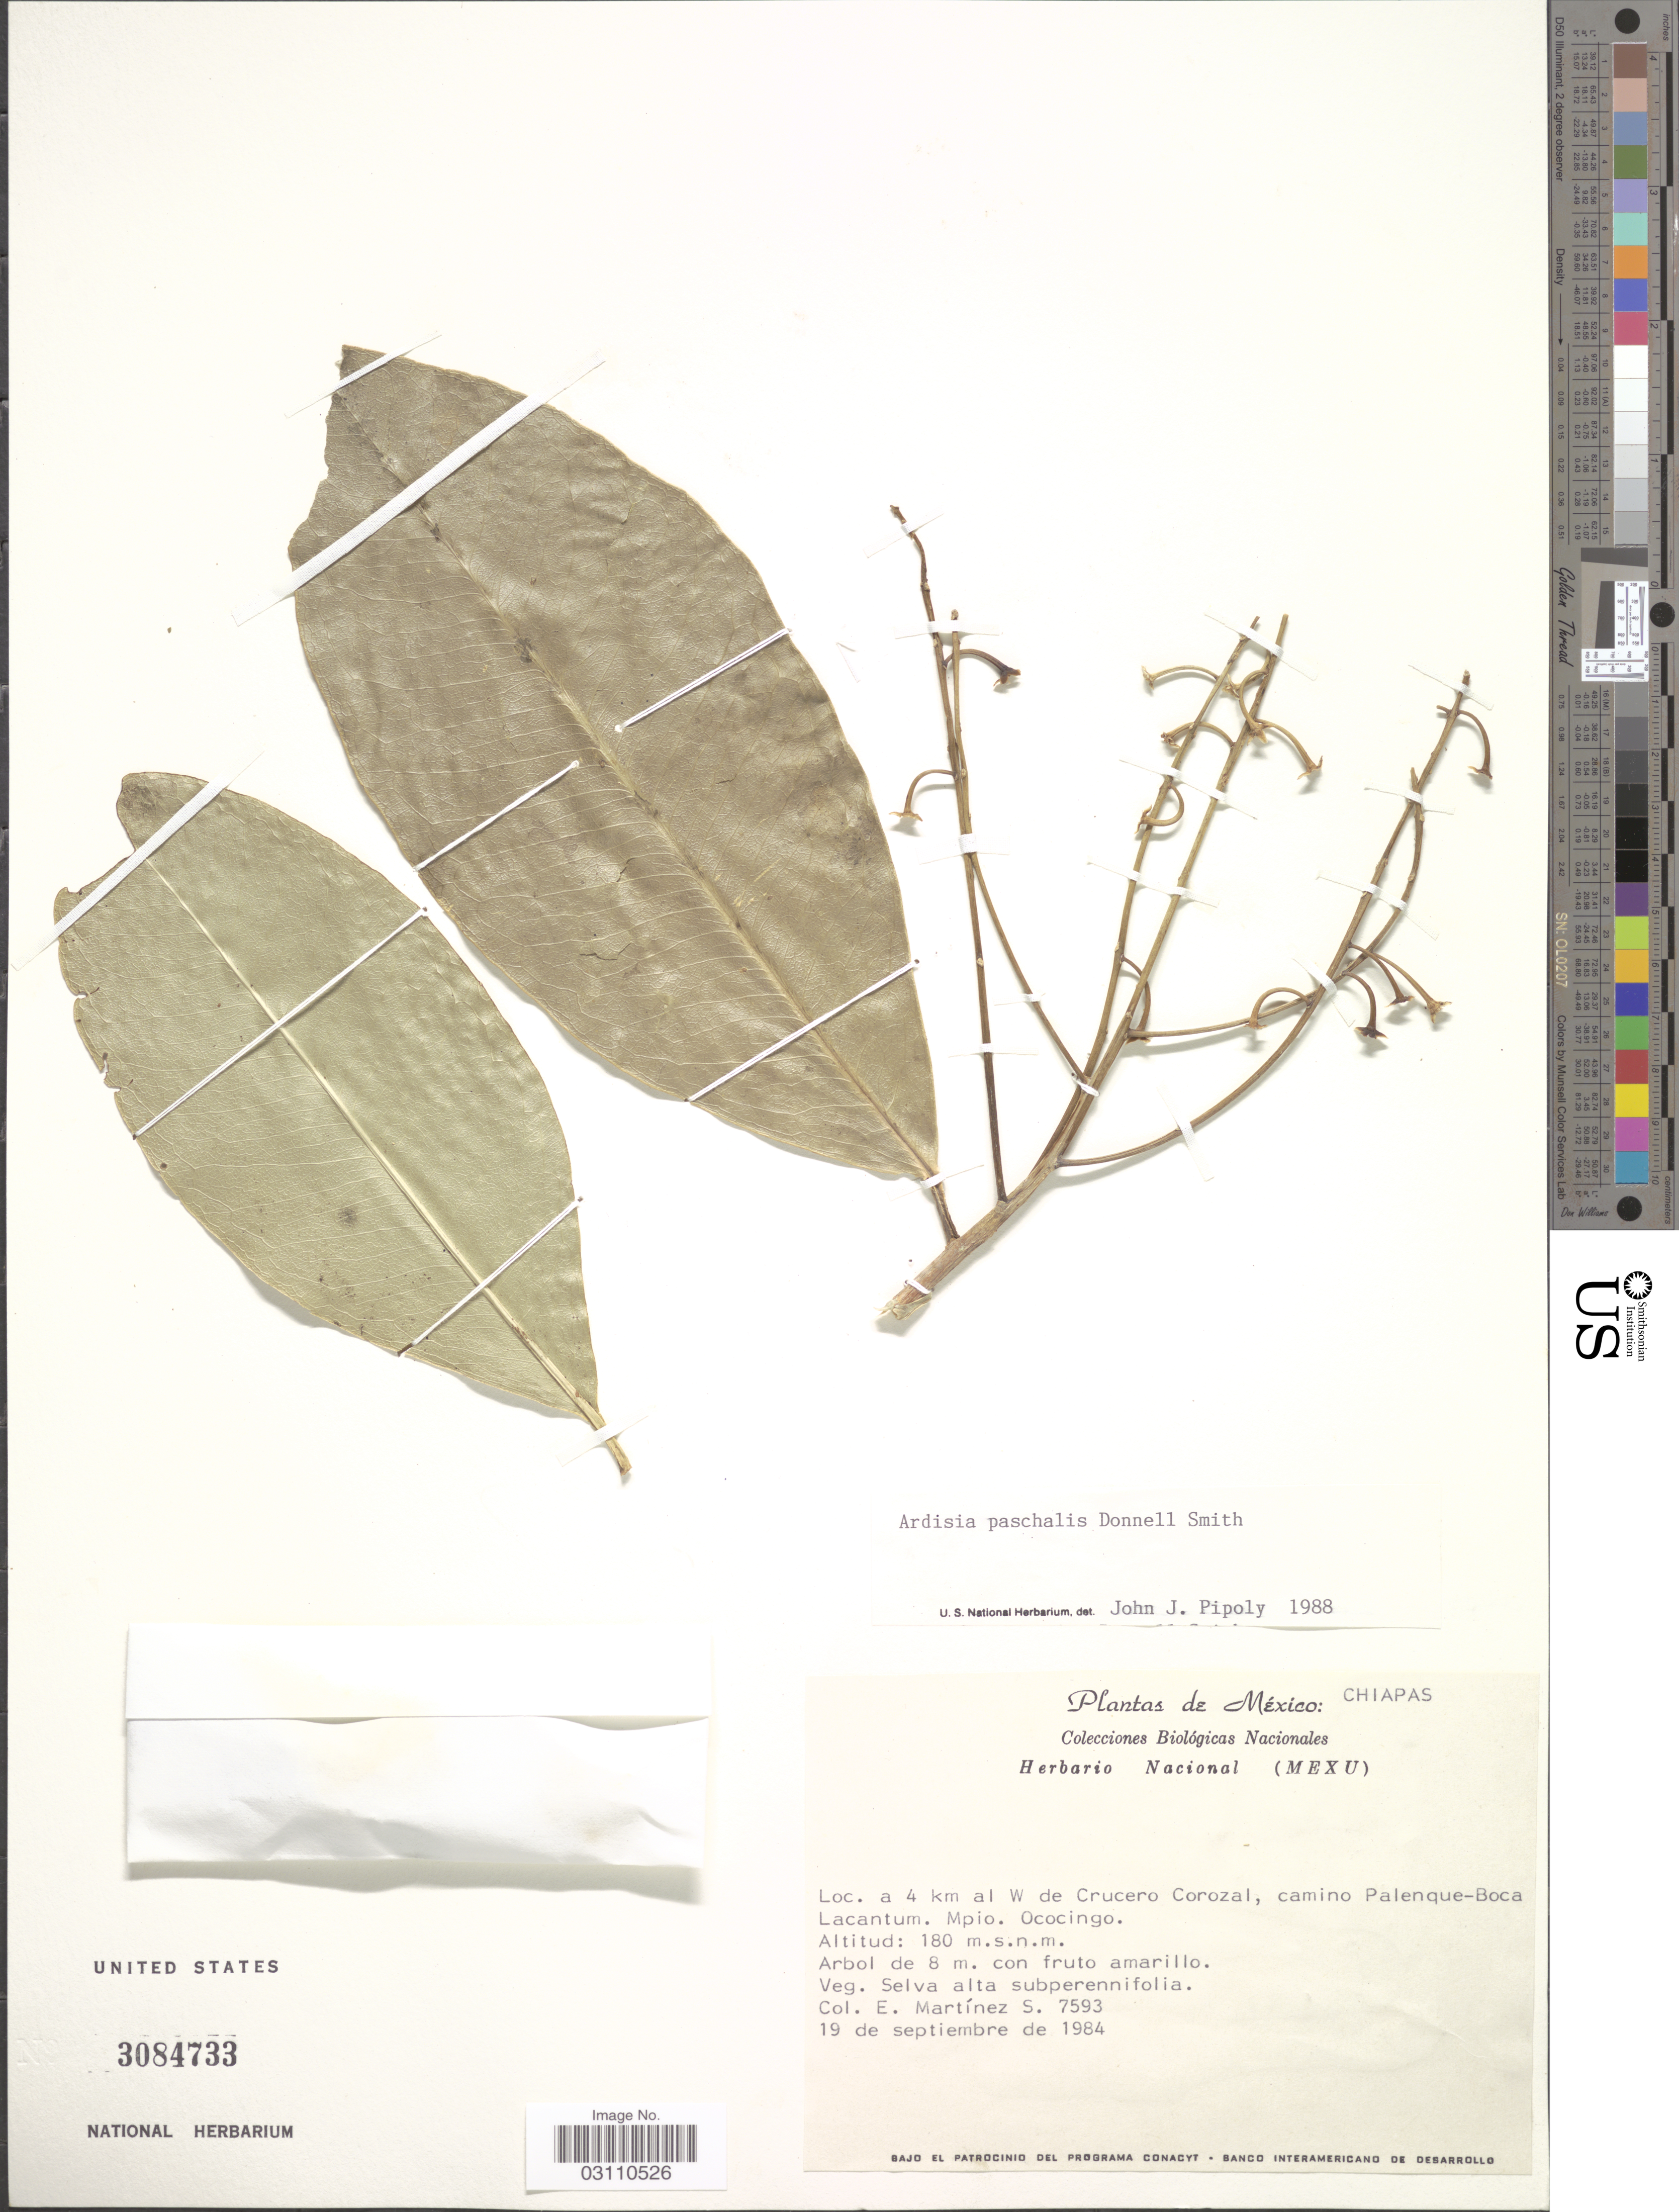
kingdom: Plantae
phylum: Tracheophyta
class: Magnoliopsida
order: Ericales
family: Primulaceae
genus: Ardisia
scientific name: Ardisia paschalis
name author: Donn. Sm.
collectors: E. M. Martínez S.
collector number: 7593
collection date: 1984-09-19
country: Mexico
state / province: Chiapas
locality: A 4 km al W de Crucero Corozal, camino Palenque-Boca Lacantum. Mpio. Ococingo.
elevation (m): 180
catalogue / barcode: US 3084733